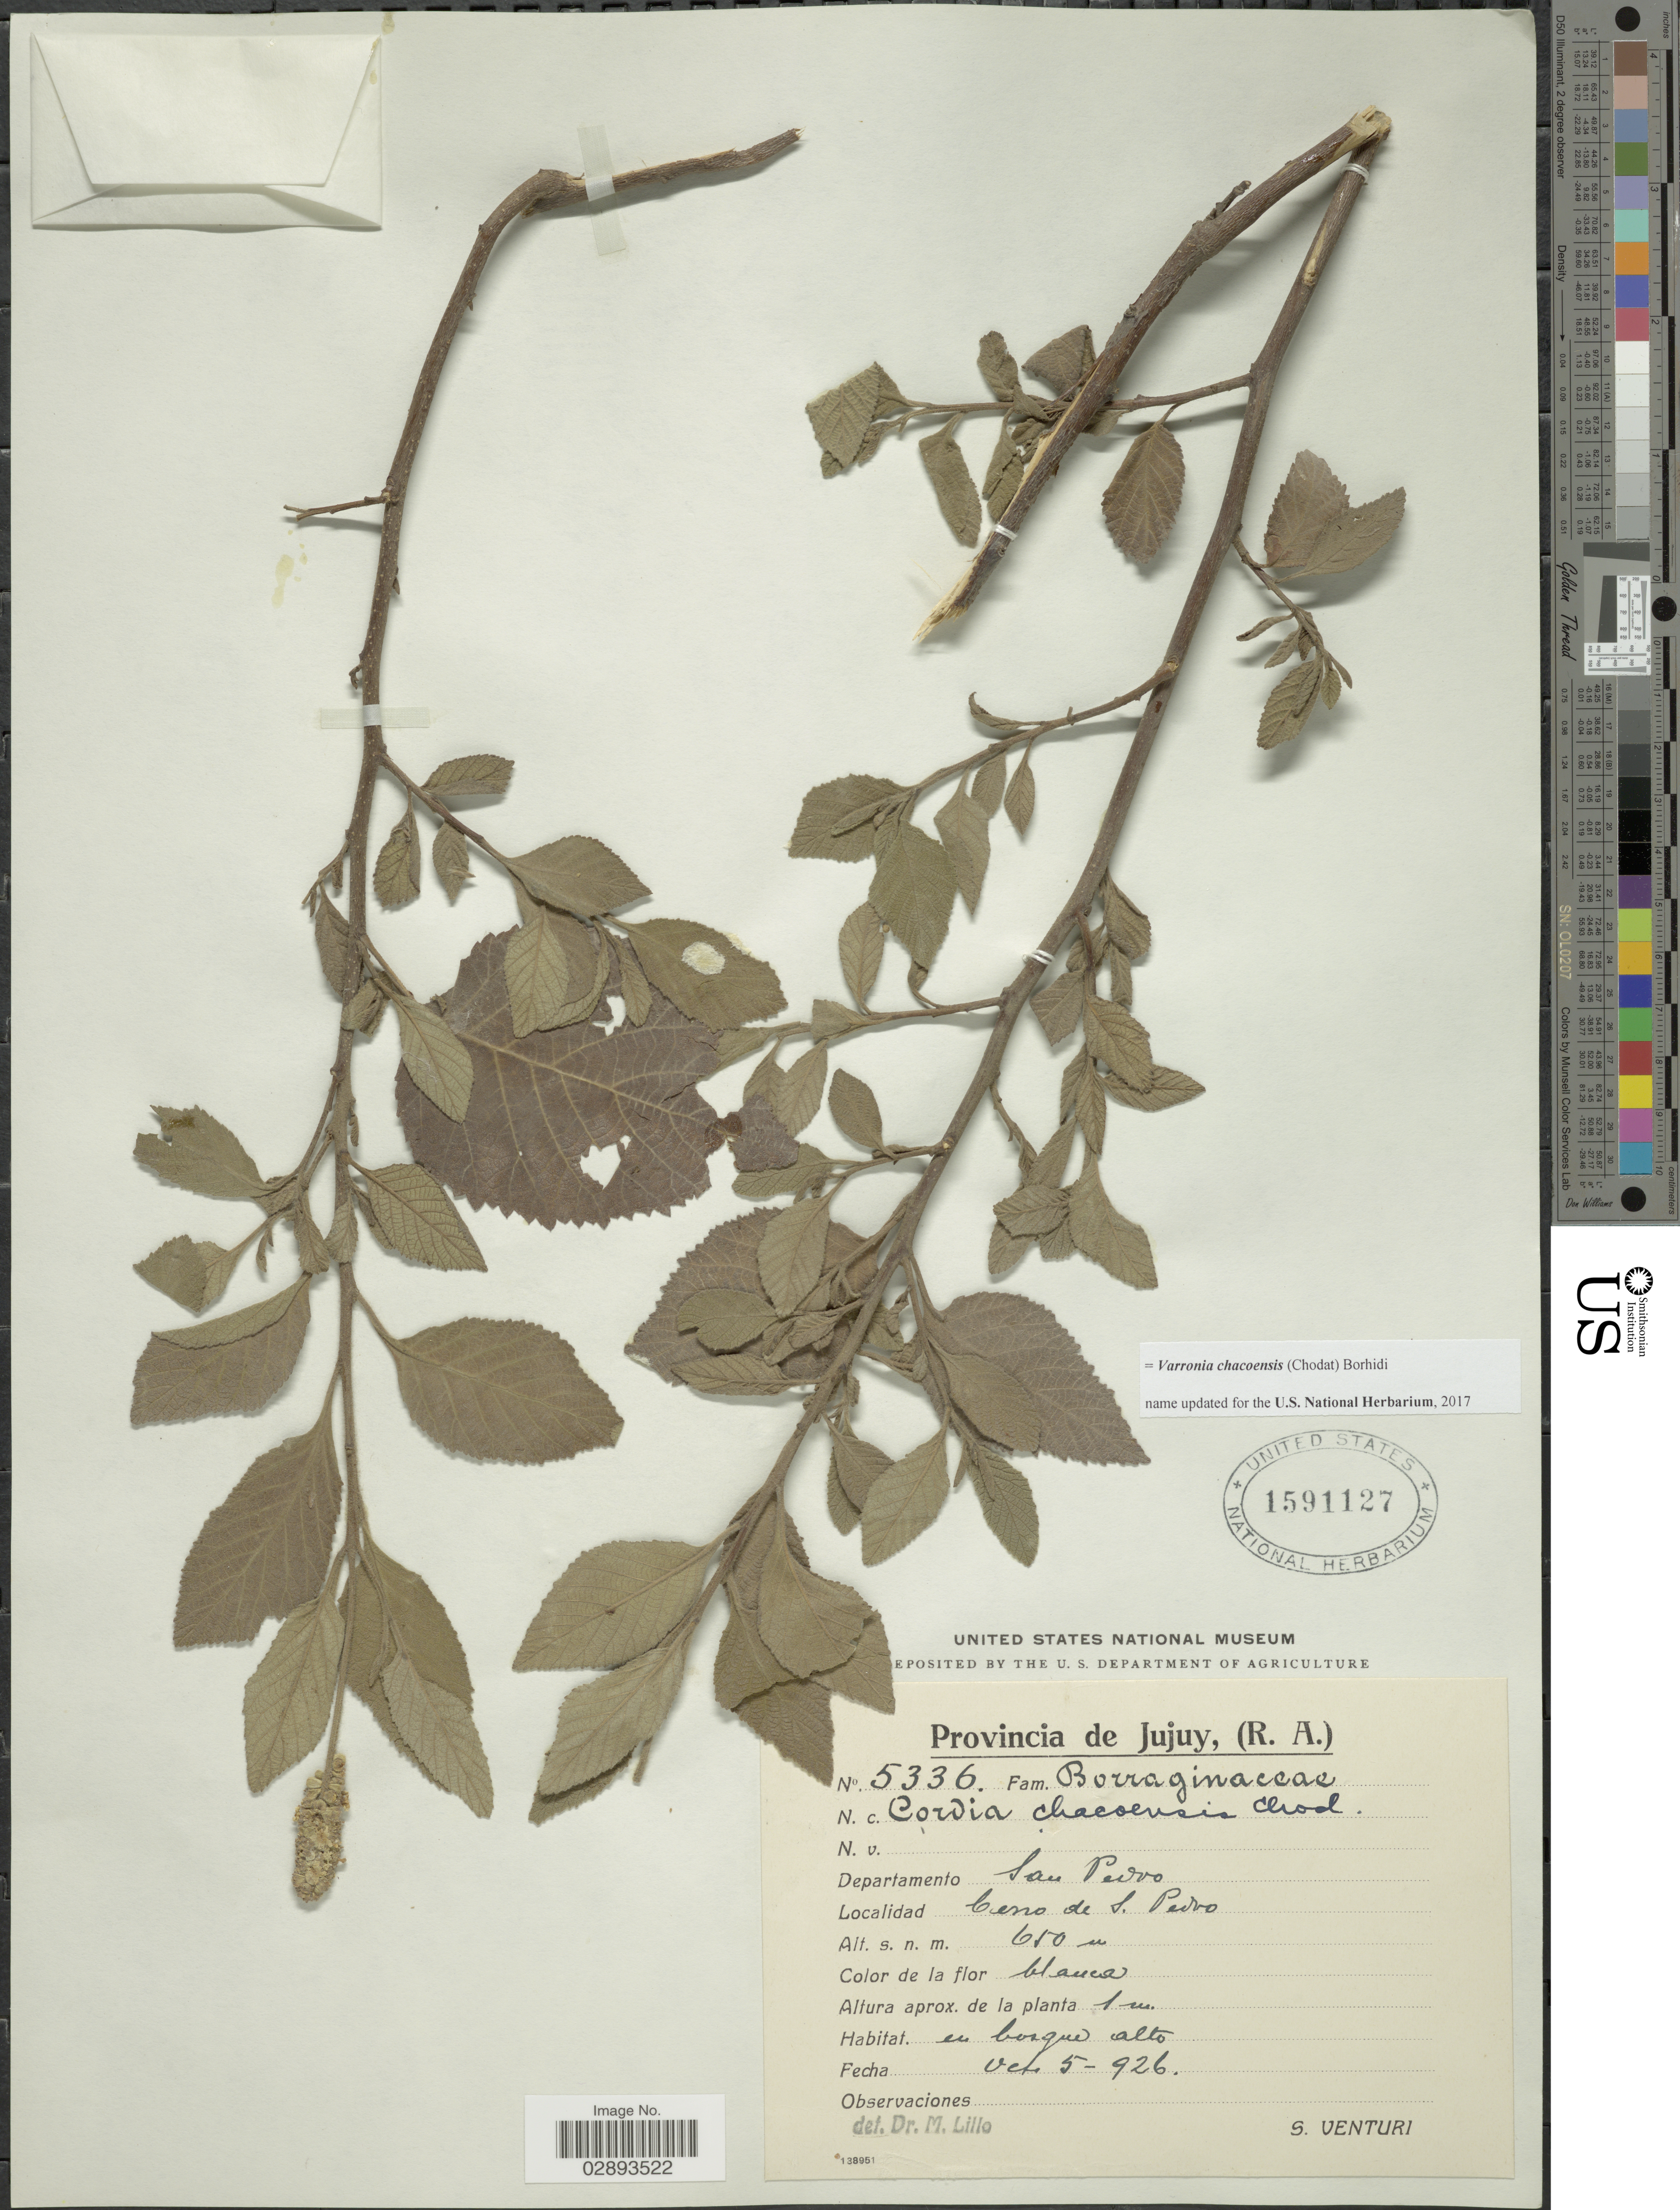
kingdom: Plantae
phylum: Tracheophyta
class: Magnoliopsida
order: Boraginales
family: Cordiaceae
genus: Varronia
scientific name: Varronia chacoensis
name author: (Chodat) Borhidi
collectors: S. Venturi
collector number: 5336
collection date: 1926-10-05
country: Argentina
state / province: Jujuy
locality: Provincia de Jujuy, (R.A.) Departamento San Pedro, Cerro de S. Pedro.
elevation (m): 650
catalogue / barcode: US 1591127